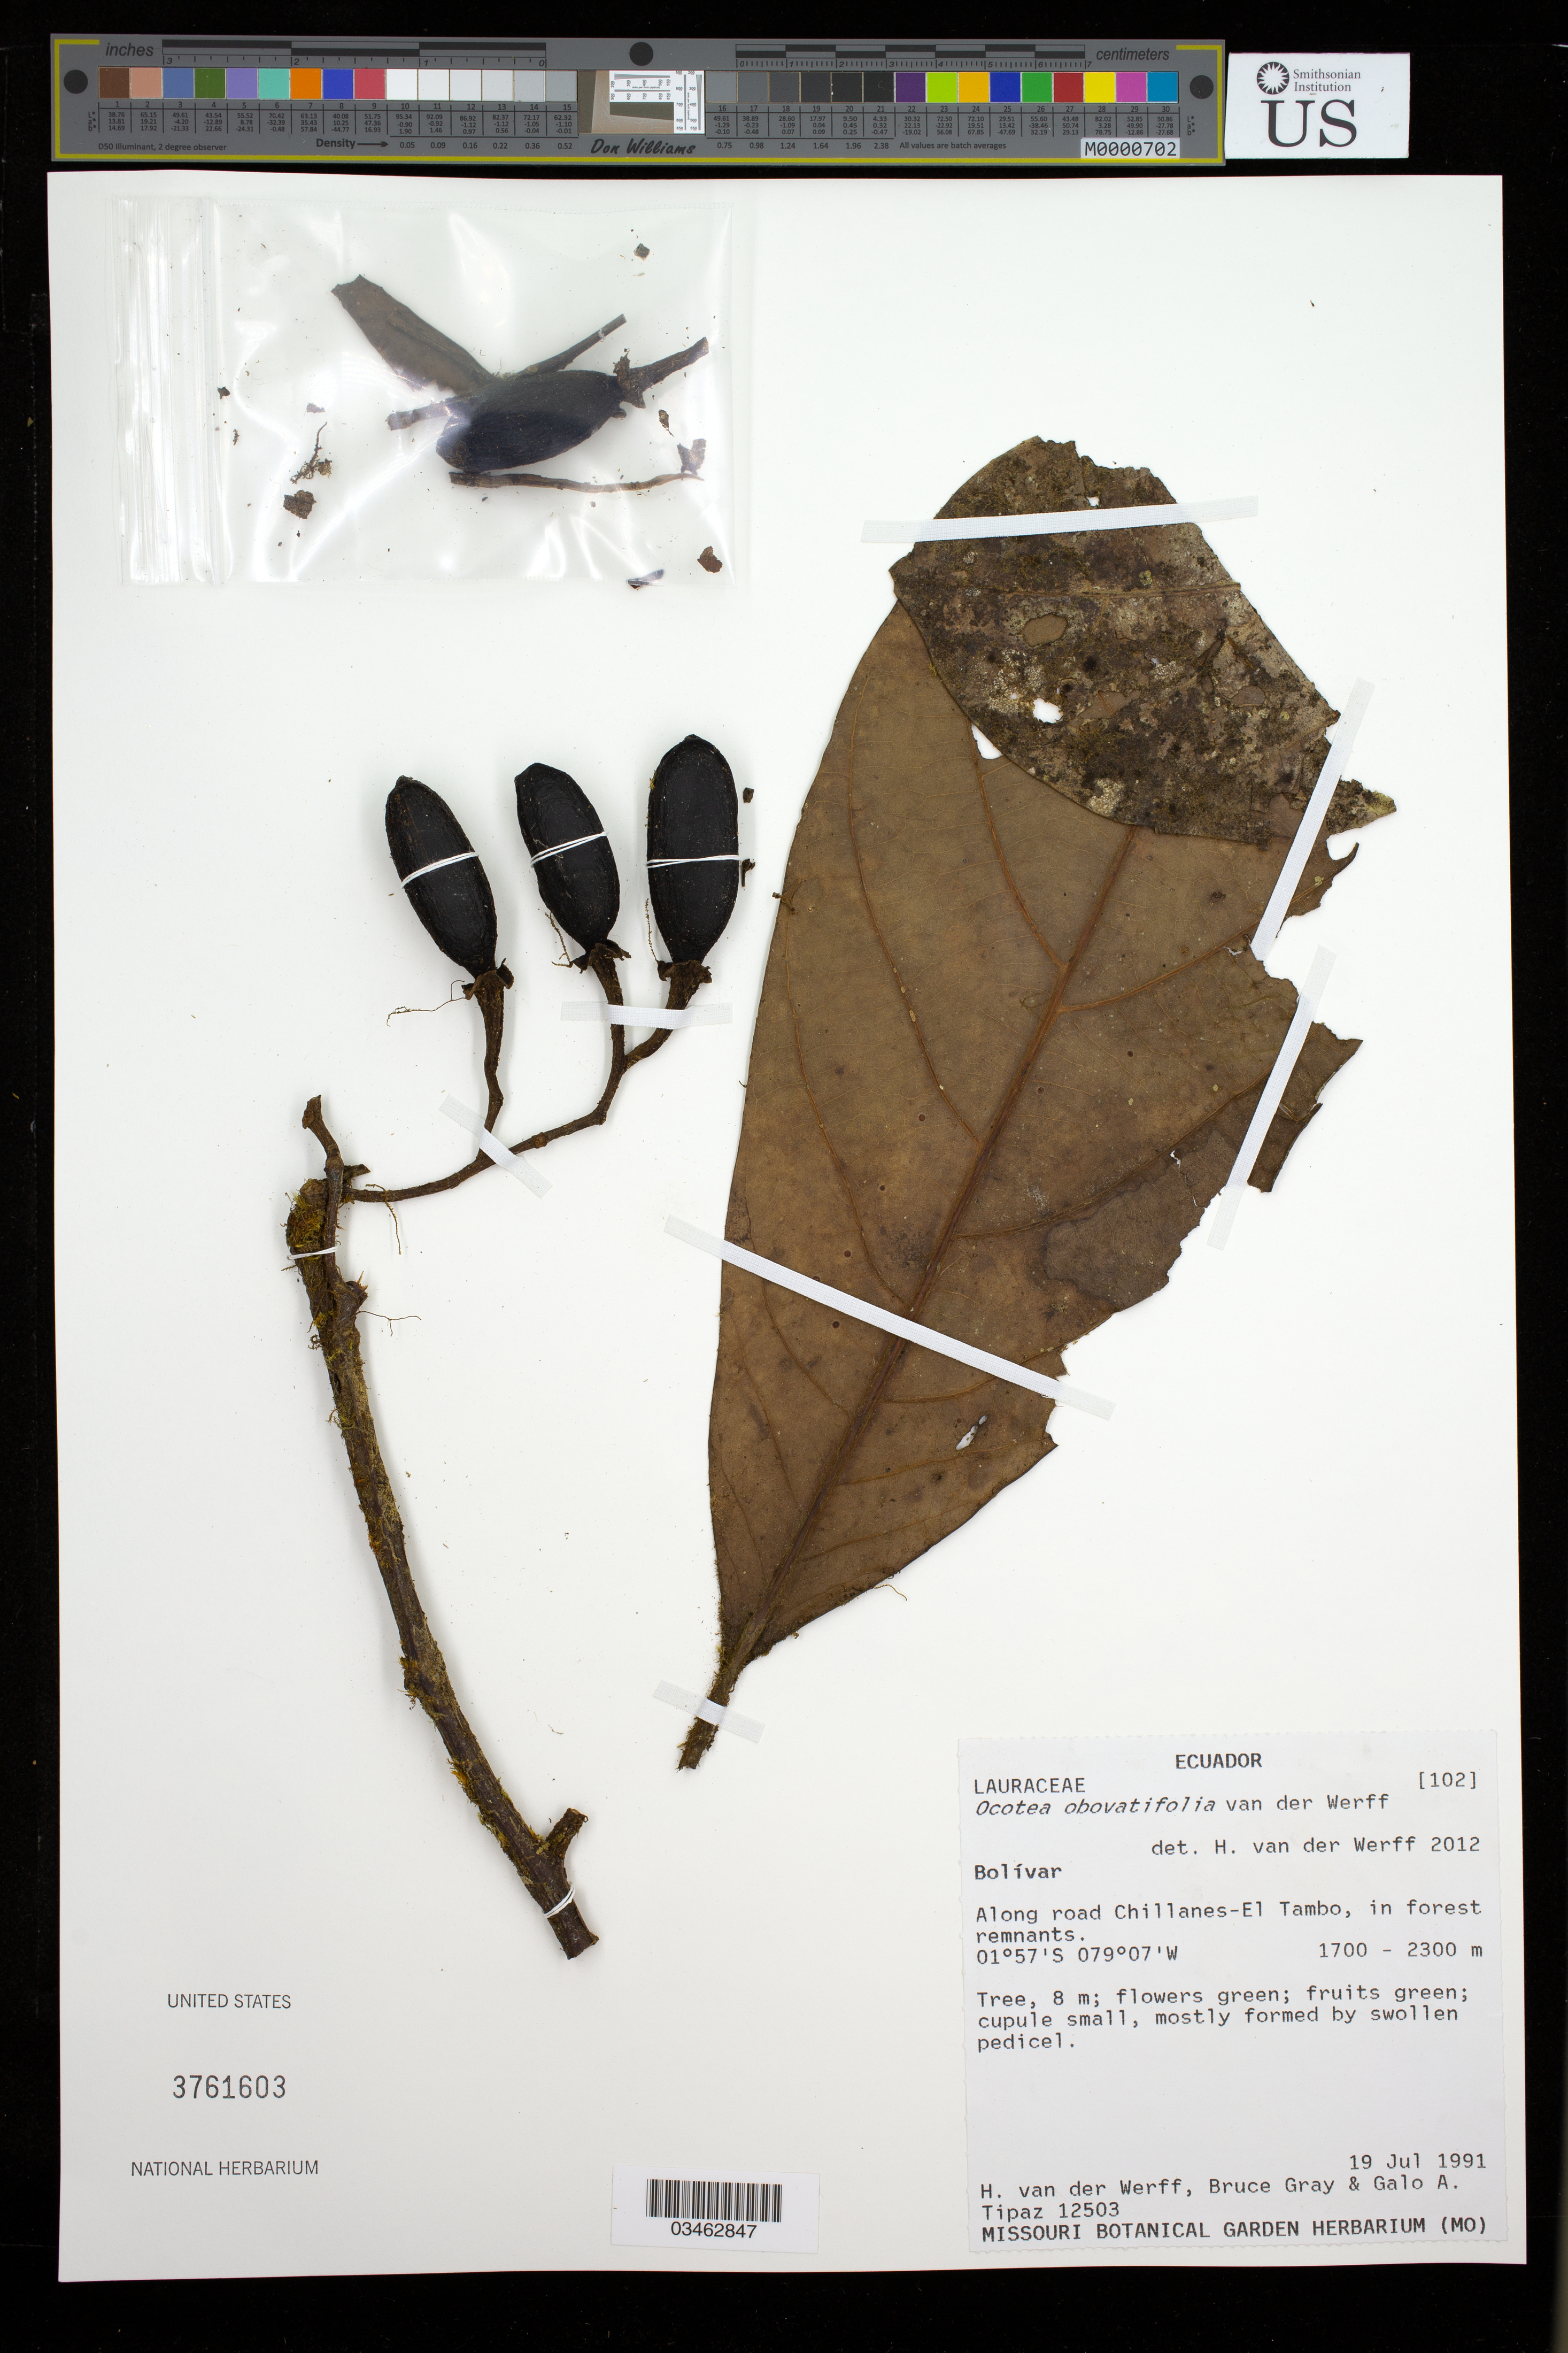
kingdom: Plantae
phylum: Tracheophyta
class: Magnoliopsida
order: Laurales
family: Lauraceae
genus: Ocotea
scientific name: Ocotea obovatifolia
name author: van der Werff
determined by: van der Werff, H. H.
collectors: H. van der Werff, B. Gray & G. Tipaz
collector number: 12503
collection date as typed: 19 Jul 1991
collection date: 1991-07-19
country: Ecuador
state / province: Bolivar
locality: Along road Chillanes - El Tambo.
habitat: in forest remnants.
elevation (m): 1700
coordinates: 01 57 S, 079 07 W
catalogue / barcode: US 3761603